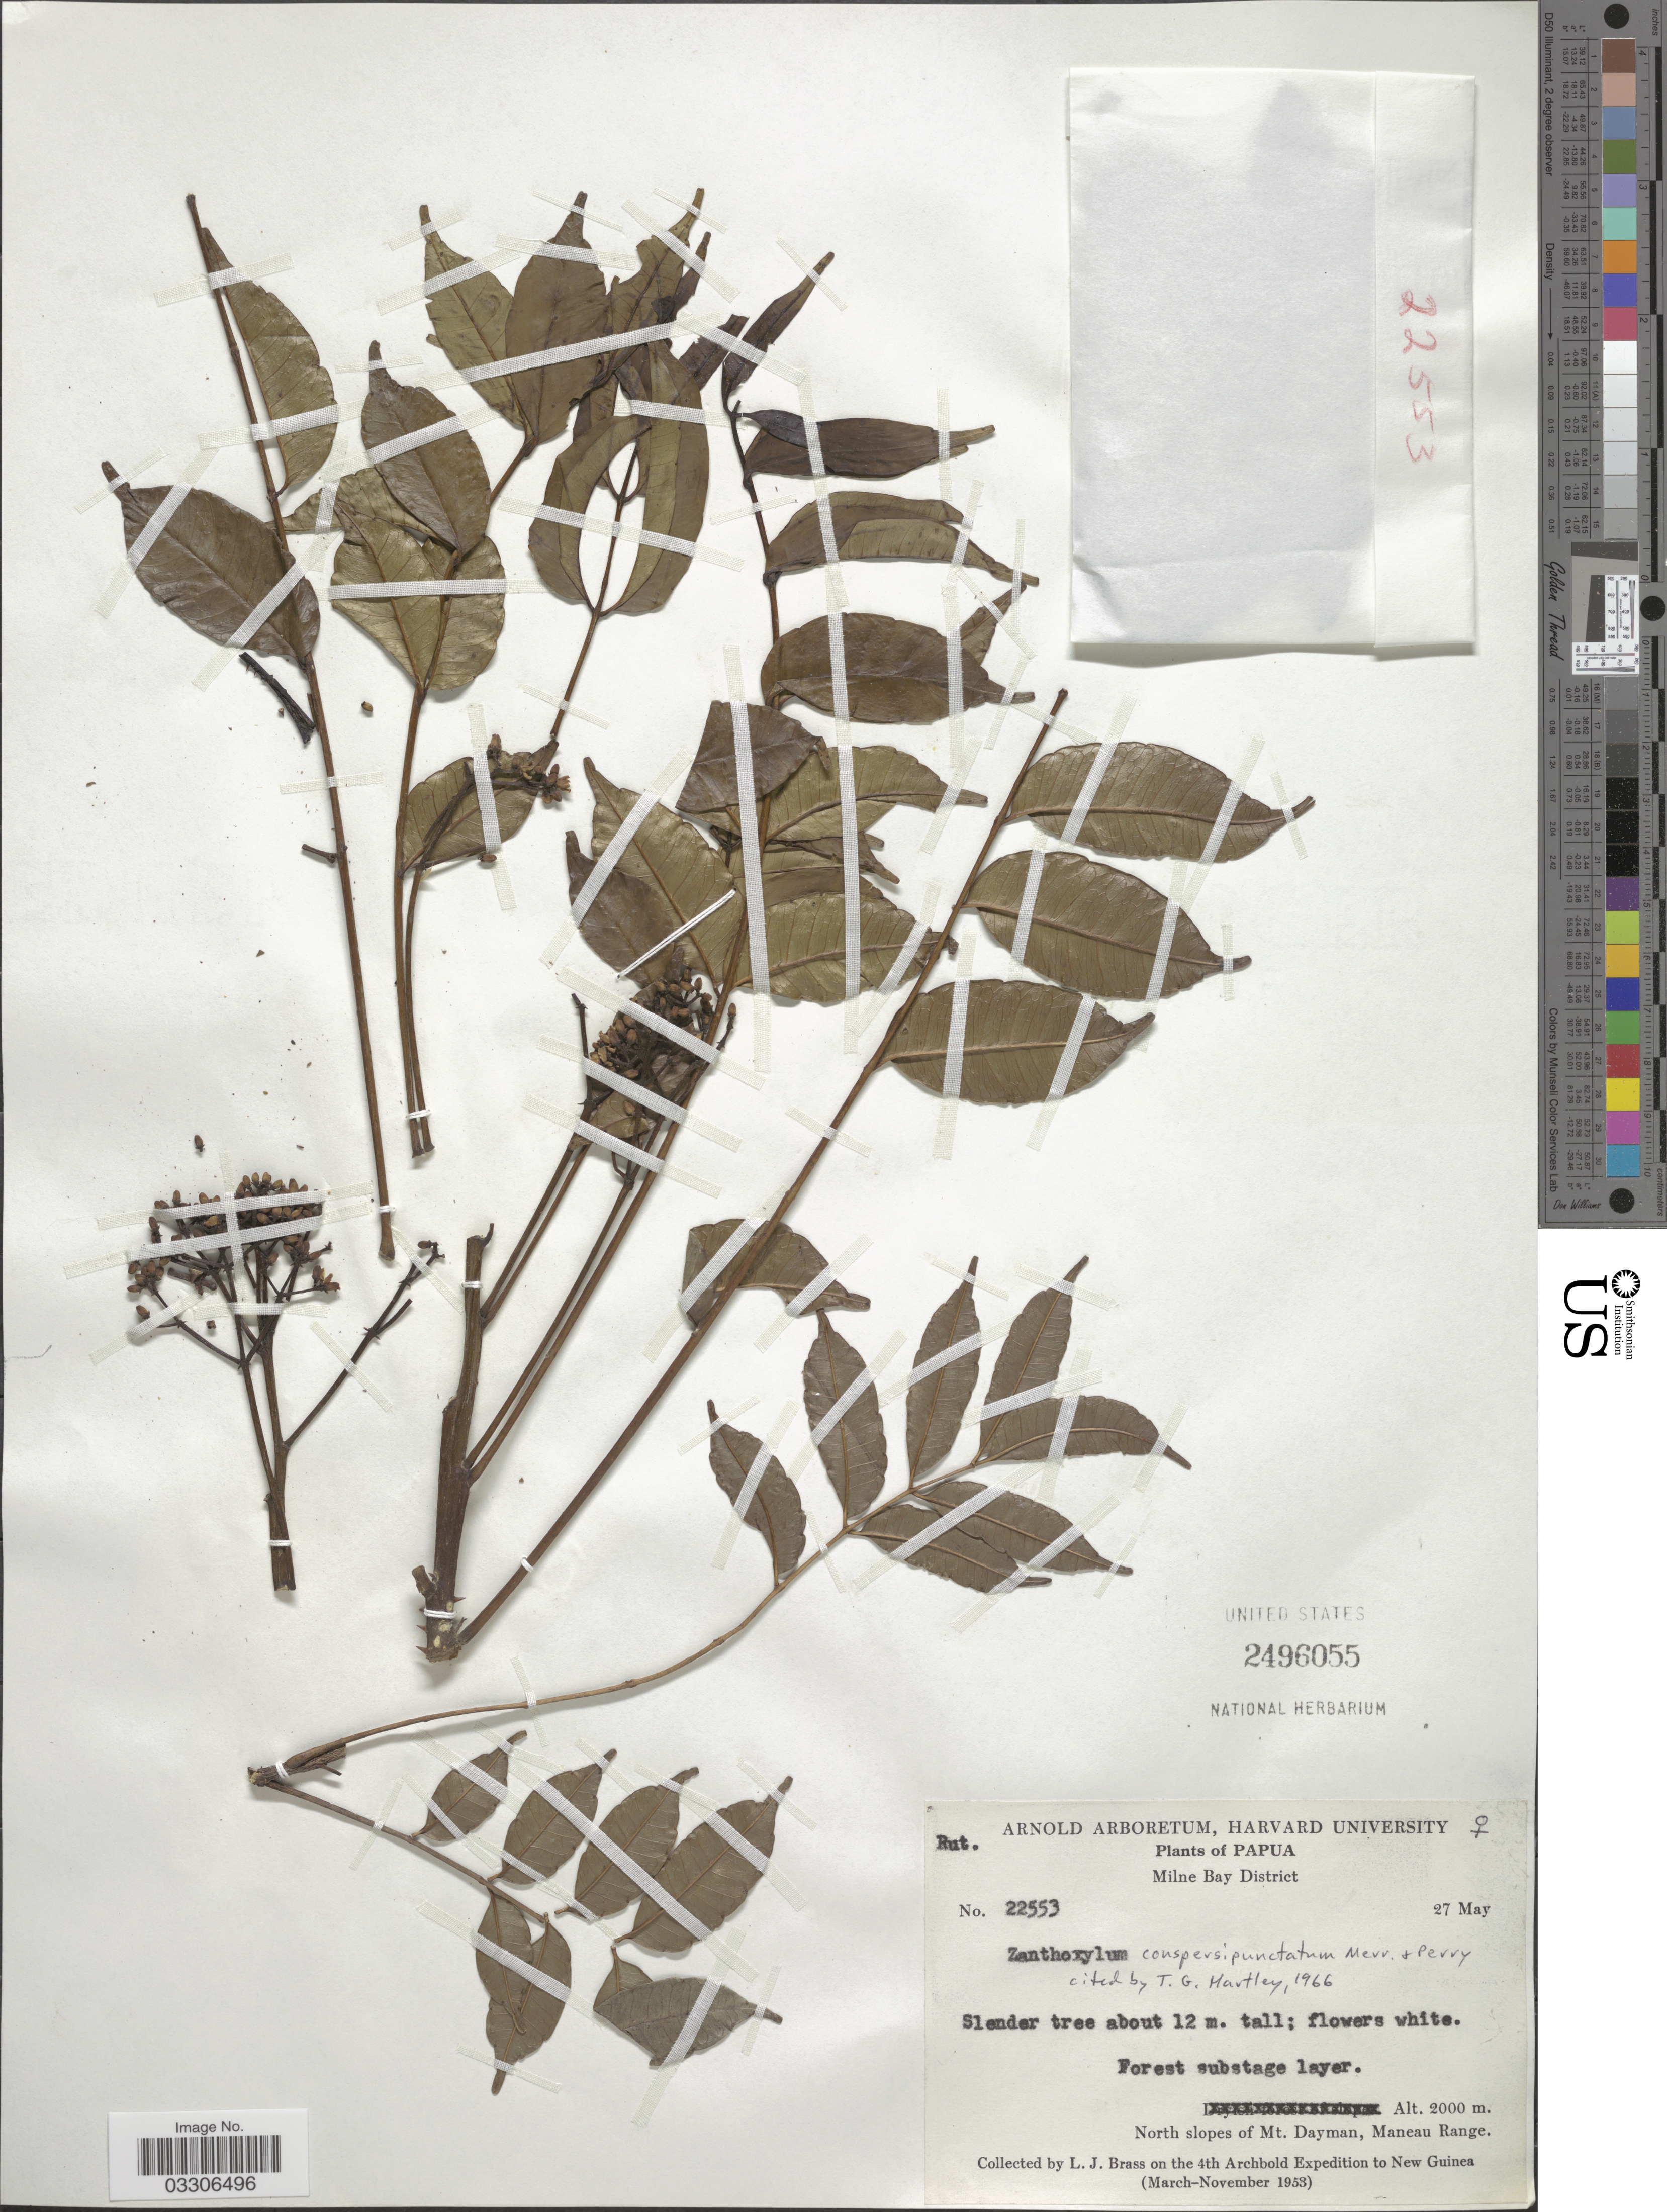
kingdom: Plantae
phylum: Tracheophyta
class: Magnoliopsida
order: Sapindales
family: Rutaceae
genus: Zanthoxylum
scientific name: Zanthoxylum conspersipunctatum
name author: Merr. & L.M. Perry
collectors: L. J. Brass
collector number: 22553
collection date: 1953-05-27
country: Papua New Guinea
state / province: Milne Bay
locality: Papua. Milne Bay District. North slopes of Mt. Dayman, Maneau Range.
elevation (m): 2000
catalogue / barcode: US 2496055